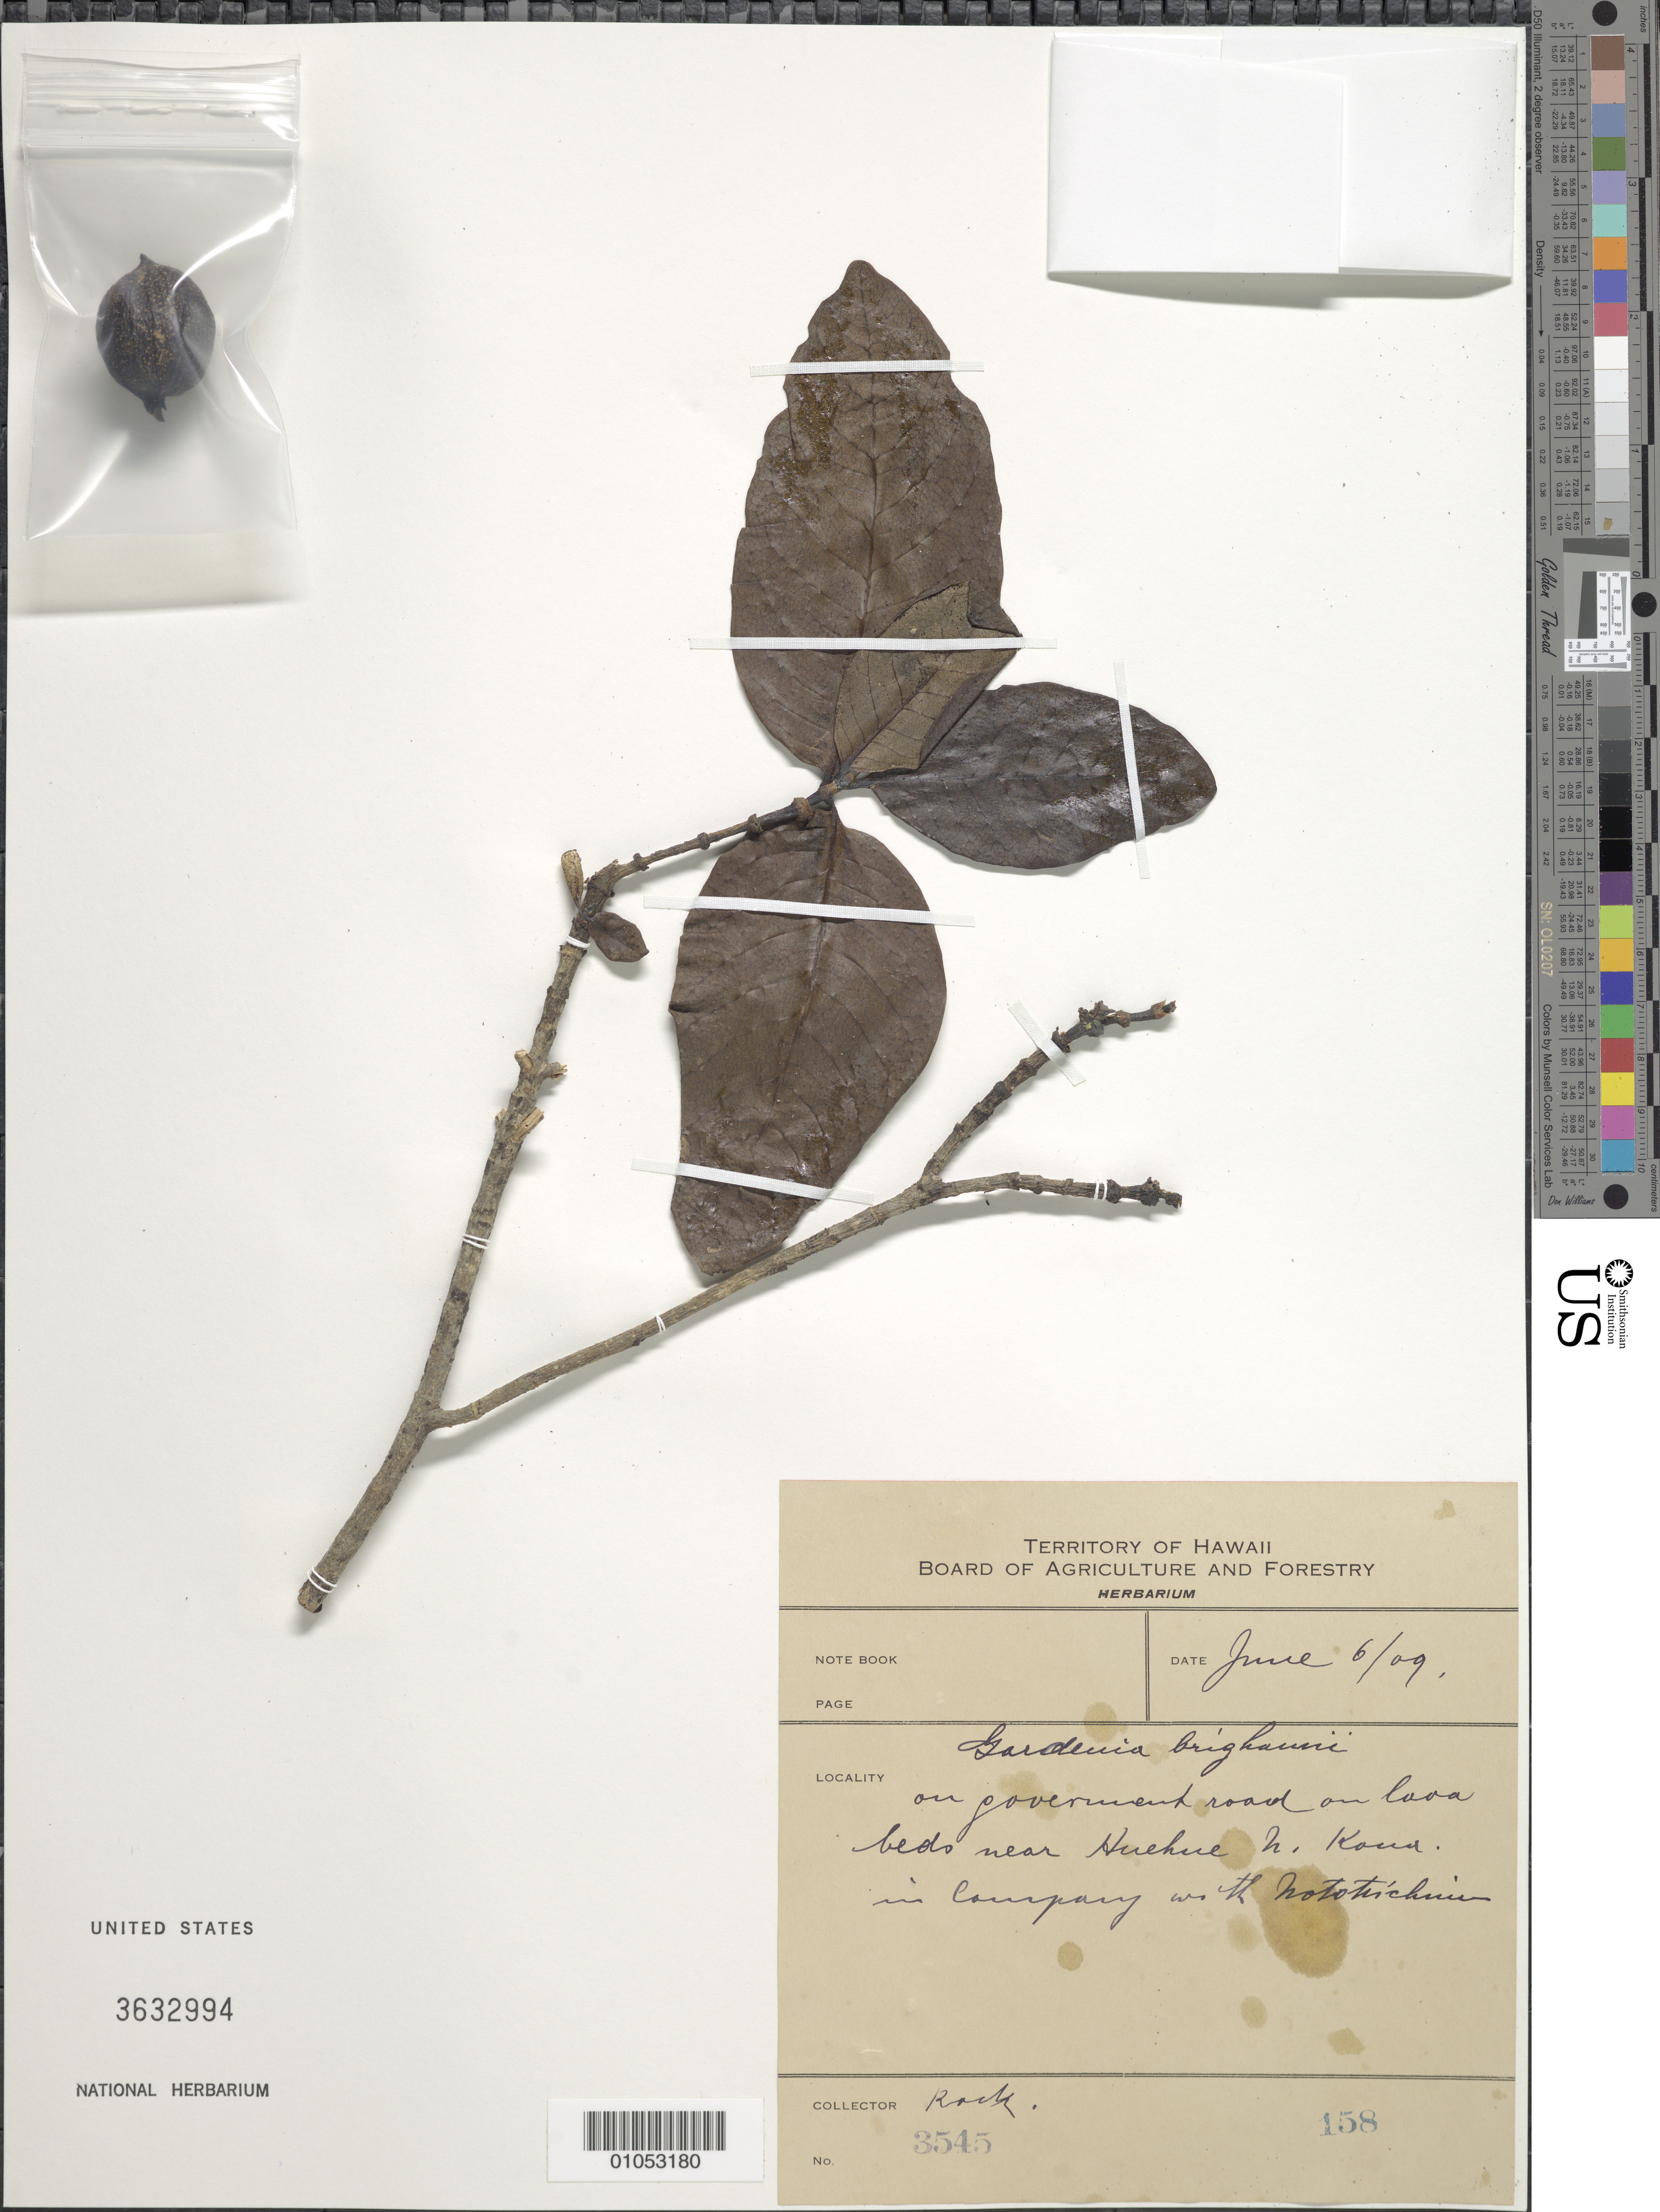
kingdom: Plantae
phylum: Tracheophyta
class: Magnoliopsida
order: Gentianales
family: Rubiaceae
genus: Gardenia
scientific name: Gardenia brighamii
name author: H. Mann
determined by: Wagner, W. L., (BOT), Smithsonian Institution - National Museum of Natural History (UNITED STATES)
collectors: Rock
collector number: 3545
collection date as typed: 6 Jun 1909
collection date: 1909-06-06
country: United States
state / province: Hawaii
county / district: Hawaii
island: Hawaii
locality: On government road on lava beds near Huehue, N. Kona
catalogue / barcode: US 363294